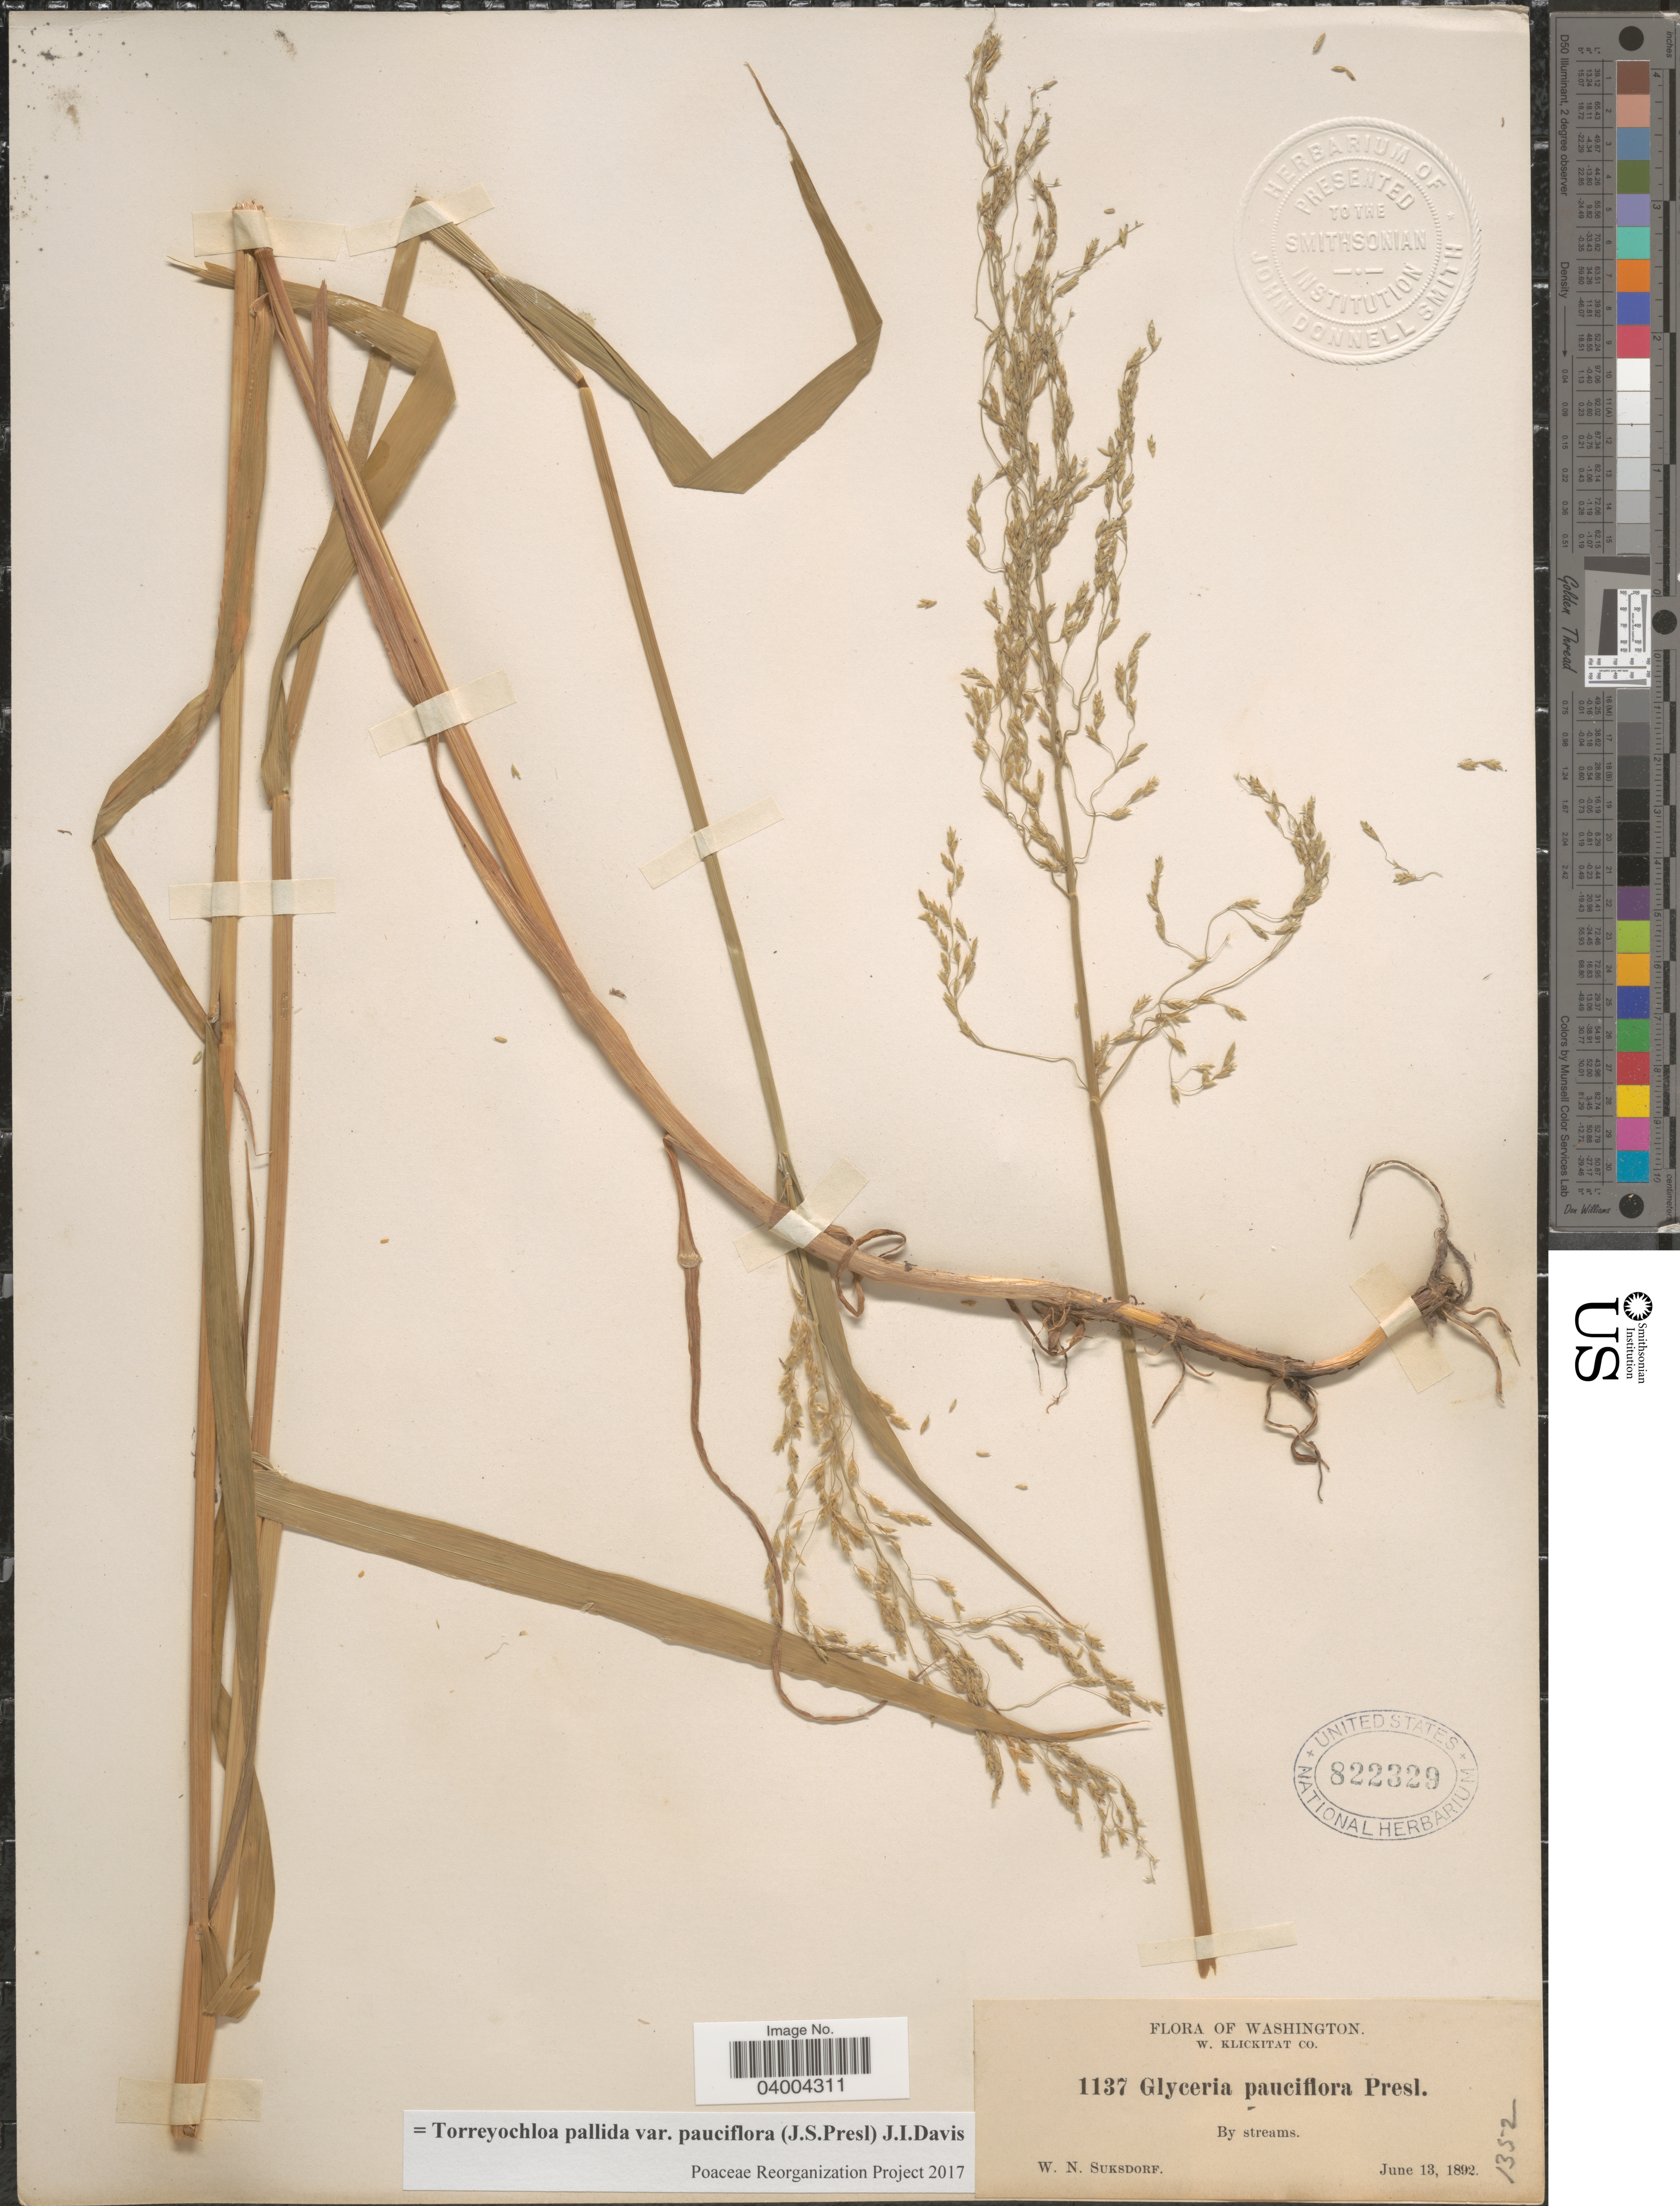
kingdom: Plantae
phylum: Tracheophyta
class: Liliopsida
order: Poales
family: Poaceae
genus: Torreyochloa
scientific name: Torreyochloa pallida var. pauciflora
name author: (J. Presl) J.I. Davis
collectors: W. N. Suksdorf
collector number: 1137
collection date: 1892-06-13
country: United States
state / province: Washington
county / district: Klickitat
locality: W. Klickitat Co. By streams.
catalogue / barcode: US 822329